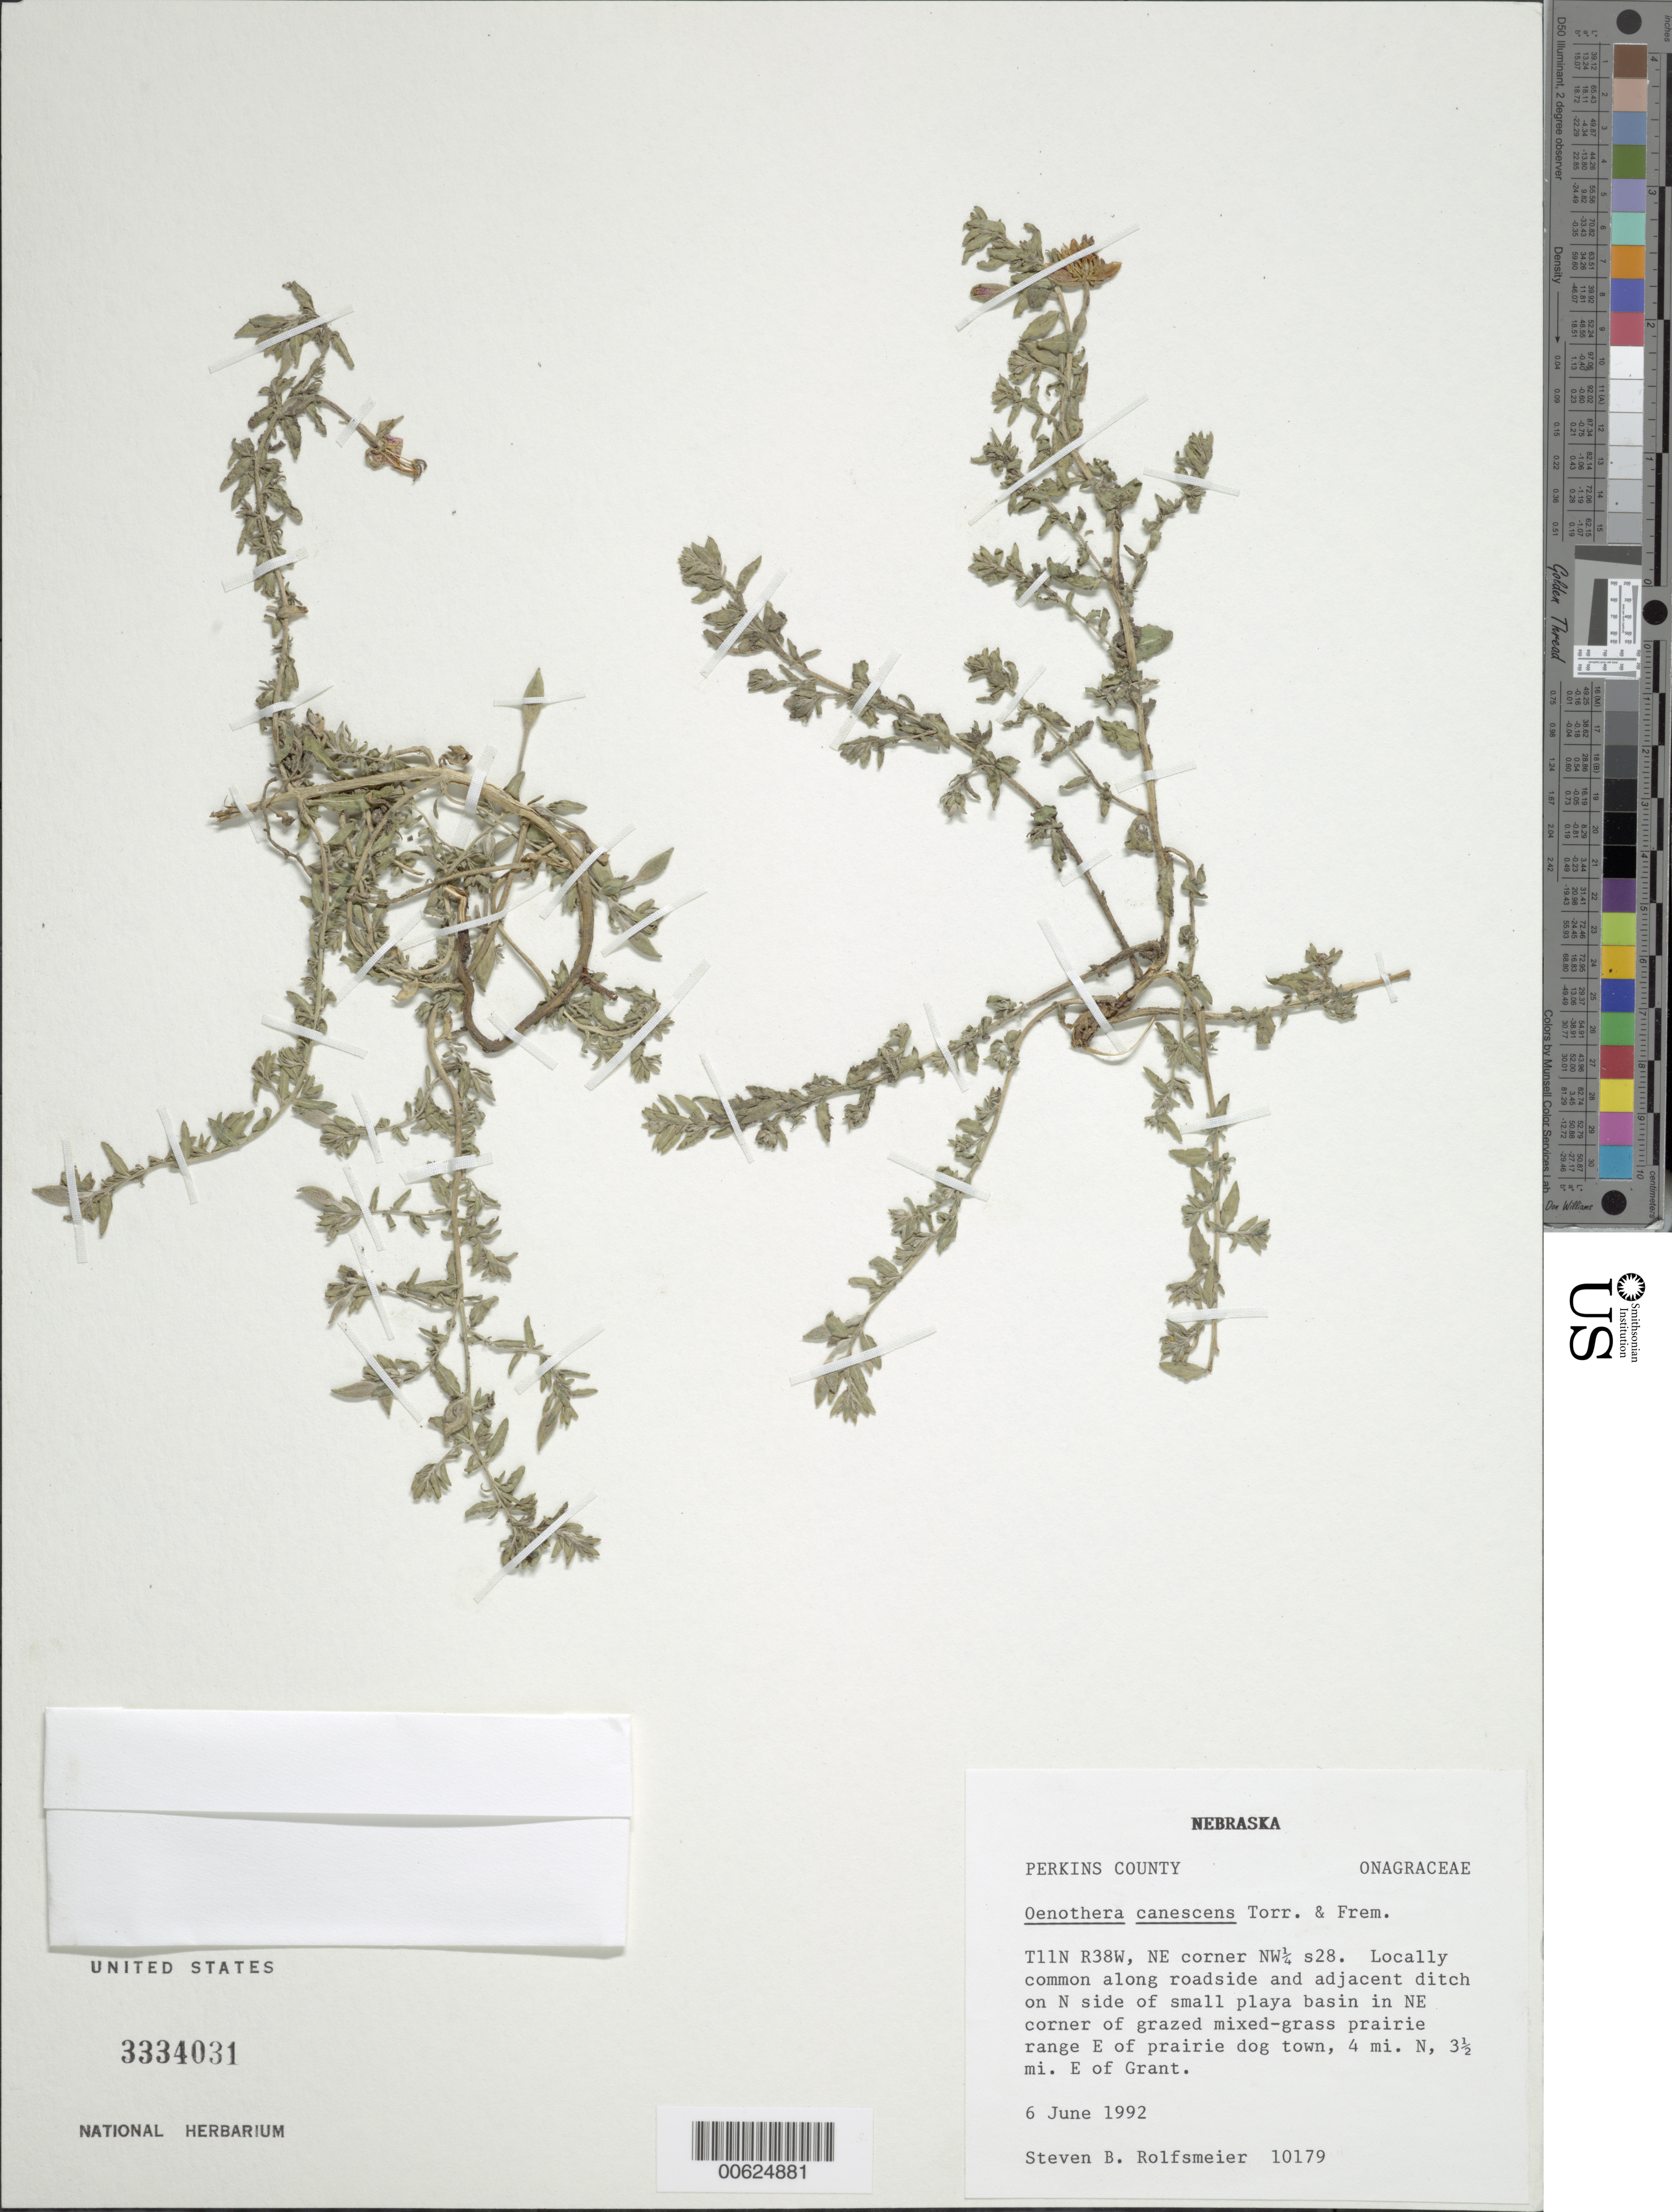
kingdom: Plantae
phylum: Tracheophyta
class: Magnoliopsida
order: Myrtales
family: Onagraceae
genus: Oenothera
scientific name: Oenothera canescens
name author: Torr. & Frém.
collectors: S. Rolfsmeier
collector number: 10179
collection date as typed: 06 Jun 1992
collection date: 1992-06-06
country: United States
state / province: Nebraska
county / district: Perkins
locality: ENE of Grant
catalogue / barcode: US 3334031